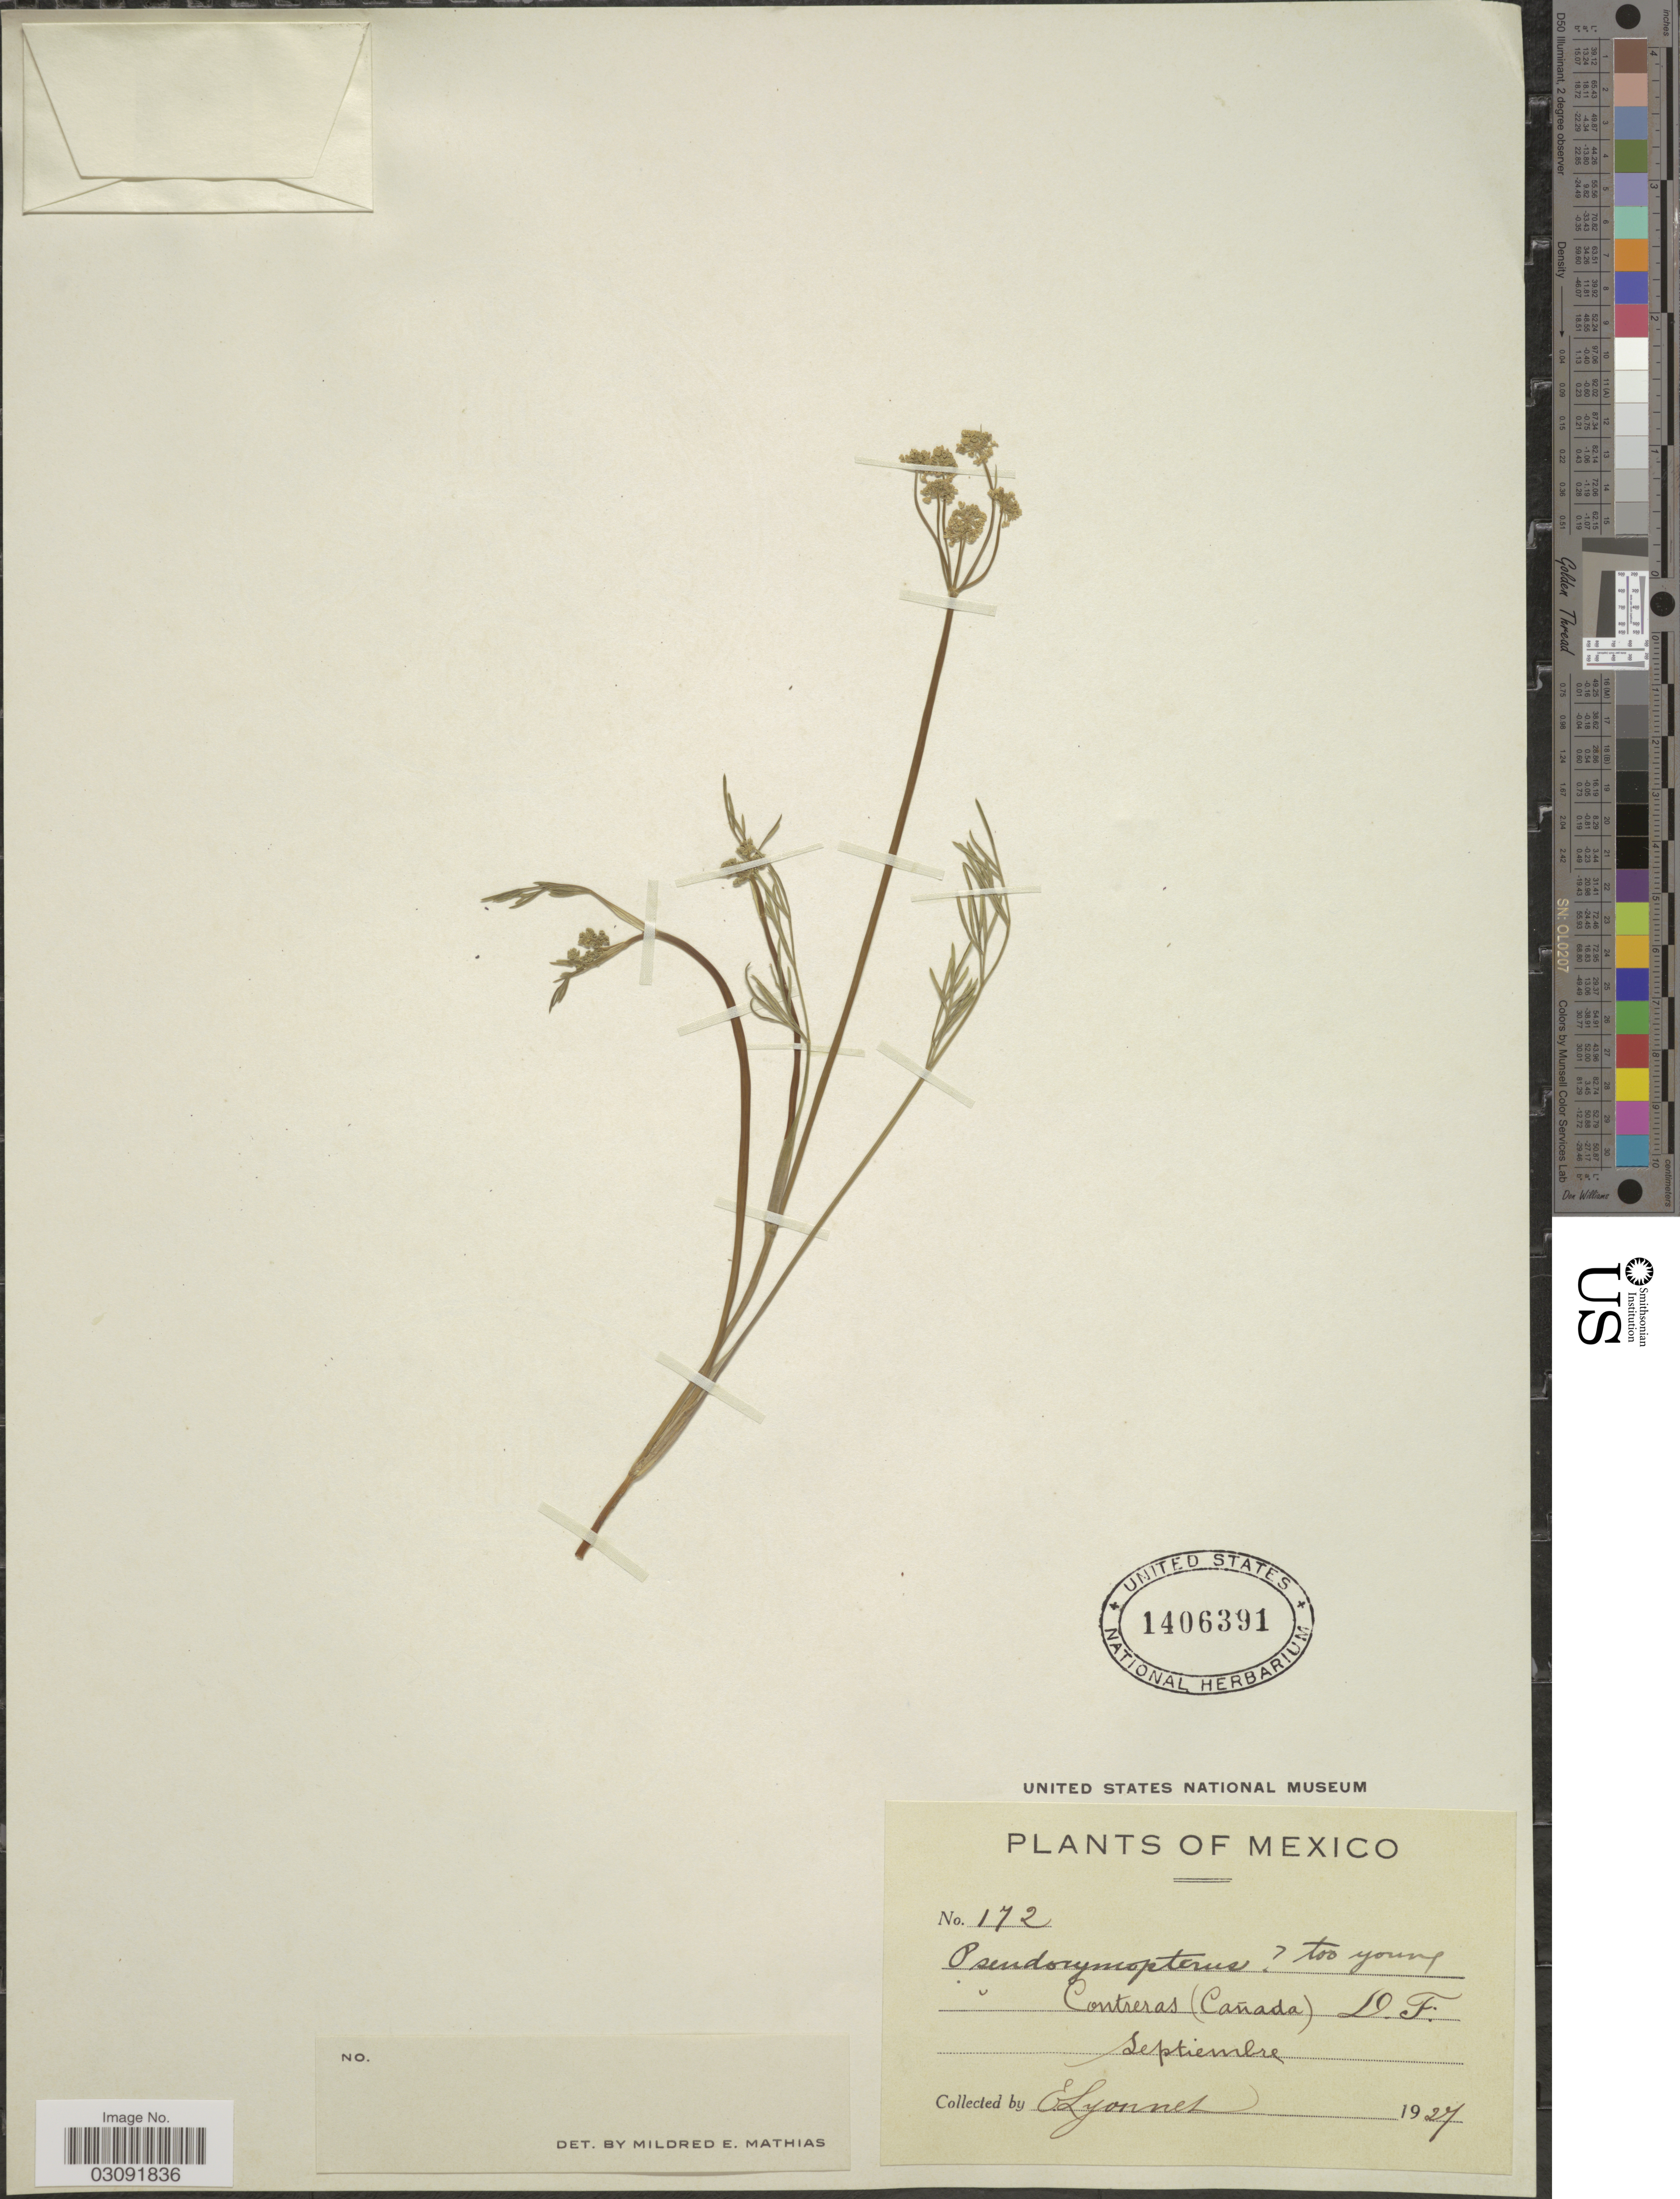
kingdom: Plantae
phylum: Tracheophyta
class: Magnoliopsida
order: Apiales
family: Apiaceae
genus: Pseudocymopterus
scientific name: Pseudocymopterus sp.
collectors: E. Lyonnet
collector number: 172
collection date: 1927-09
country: Mexico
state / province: Distrito Federal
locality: Contreras (Cañada).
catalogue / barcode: US 1406391